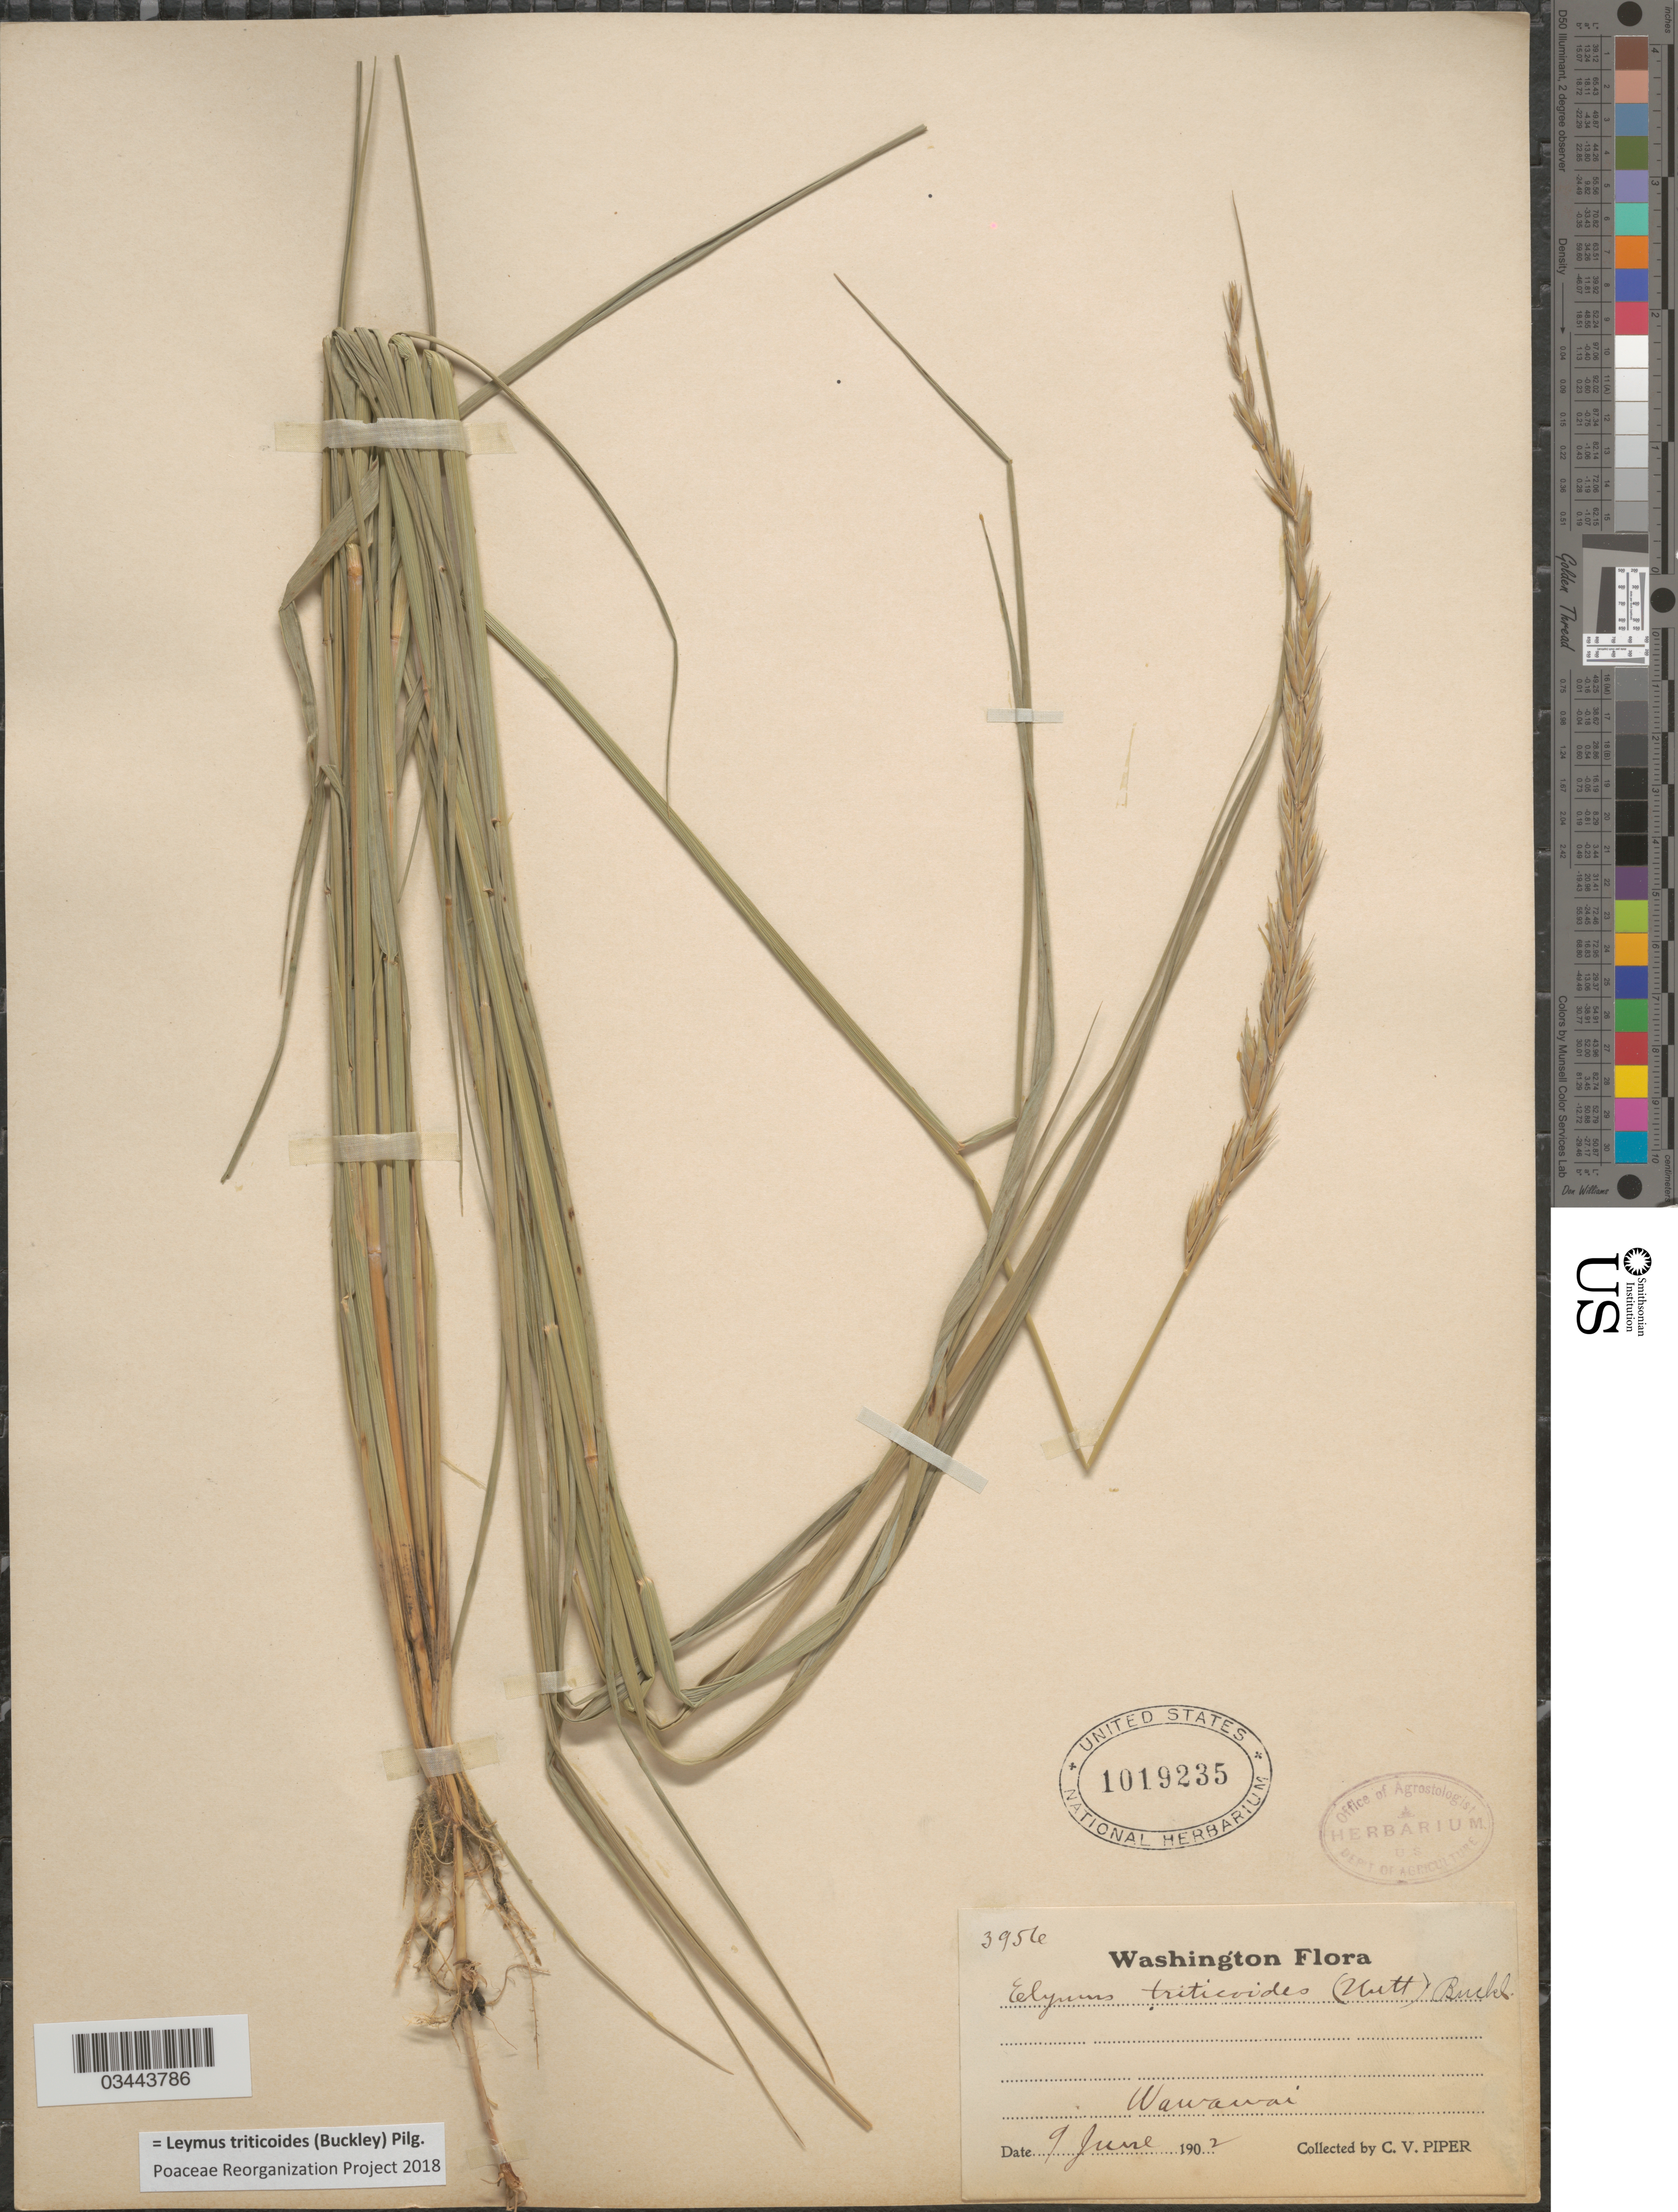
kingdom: Plantae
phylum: Tracheophyta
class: Liliopsida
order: Poales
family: Poaceae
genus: Leymus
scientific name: Leymus triticoides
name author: (Buckley) Pilg.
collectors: C. V. Piper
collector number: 3956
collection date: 1902-06-09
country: United States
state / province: Washington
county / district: Whitman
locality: Wawawai.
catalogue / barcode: US 1019235